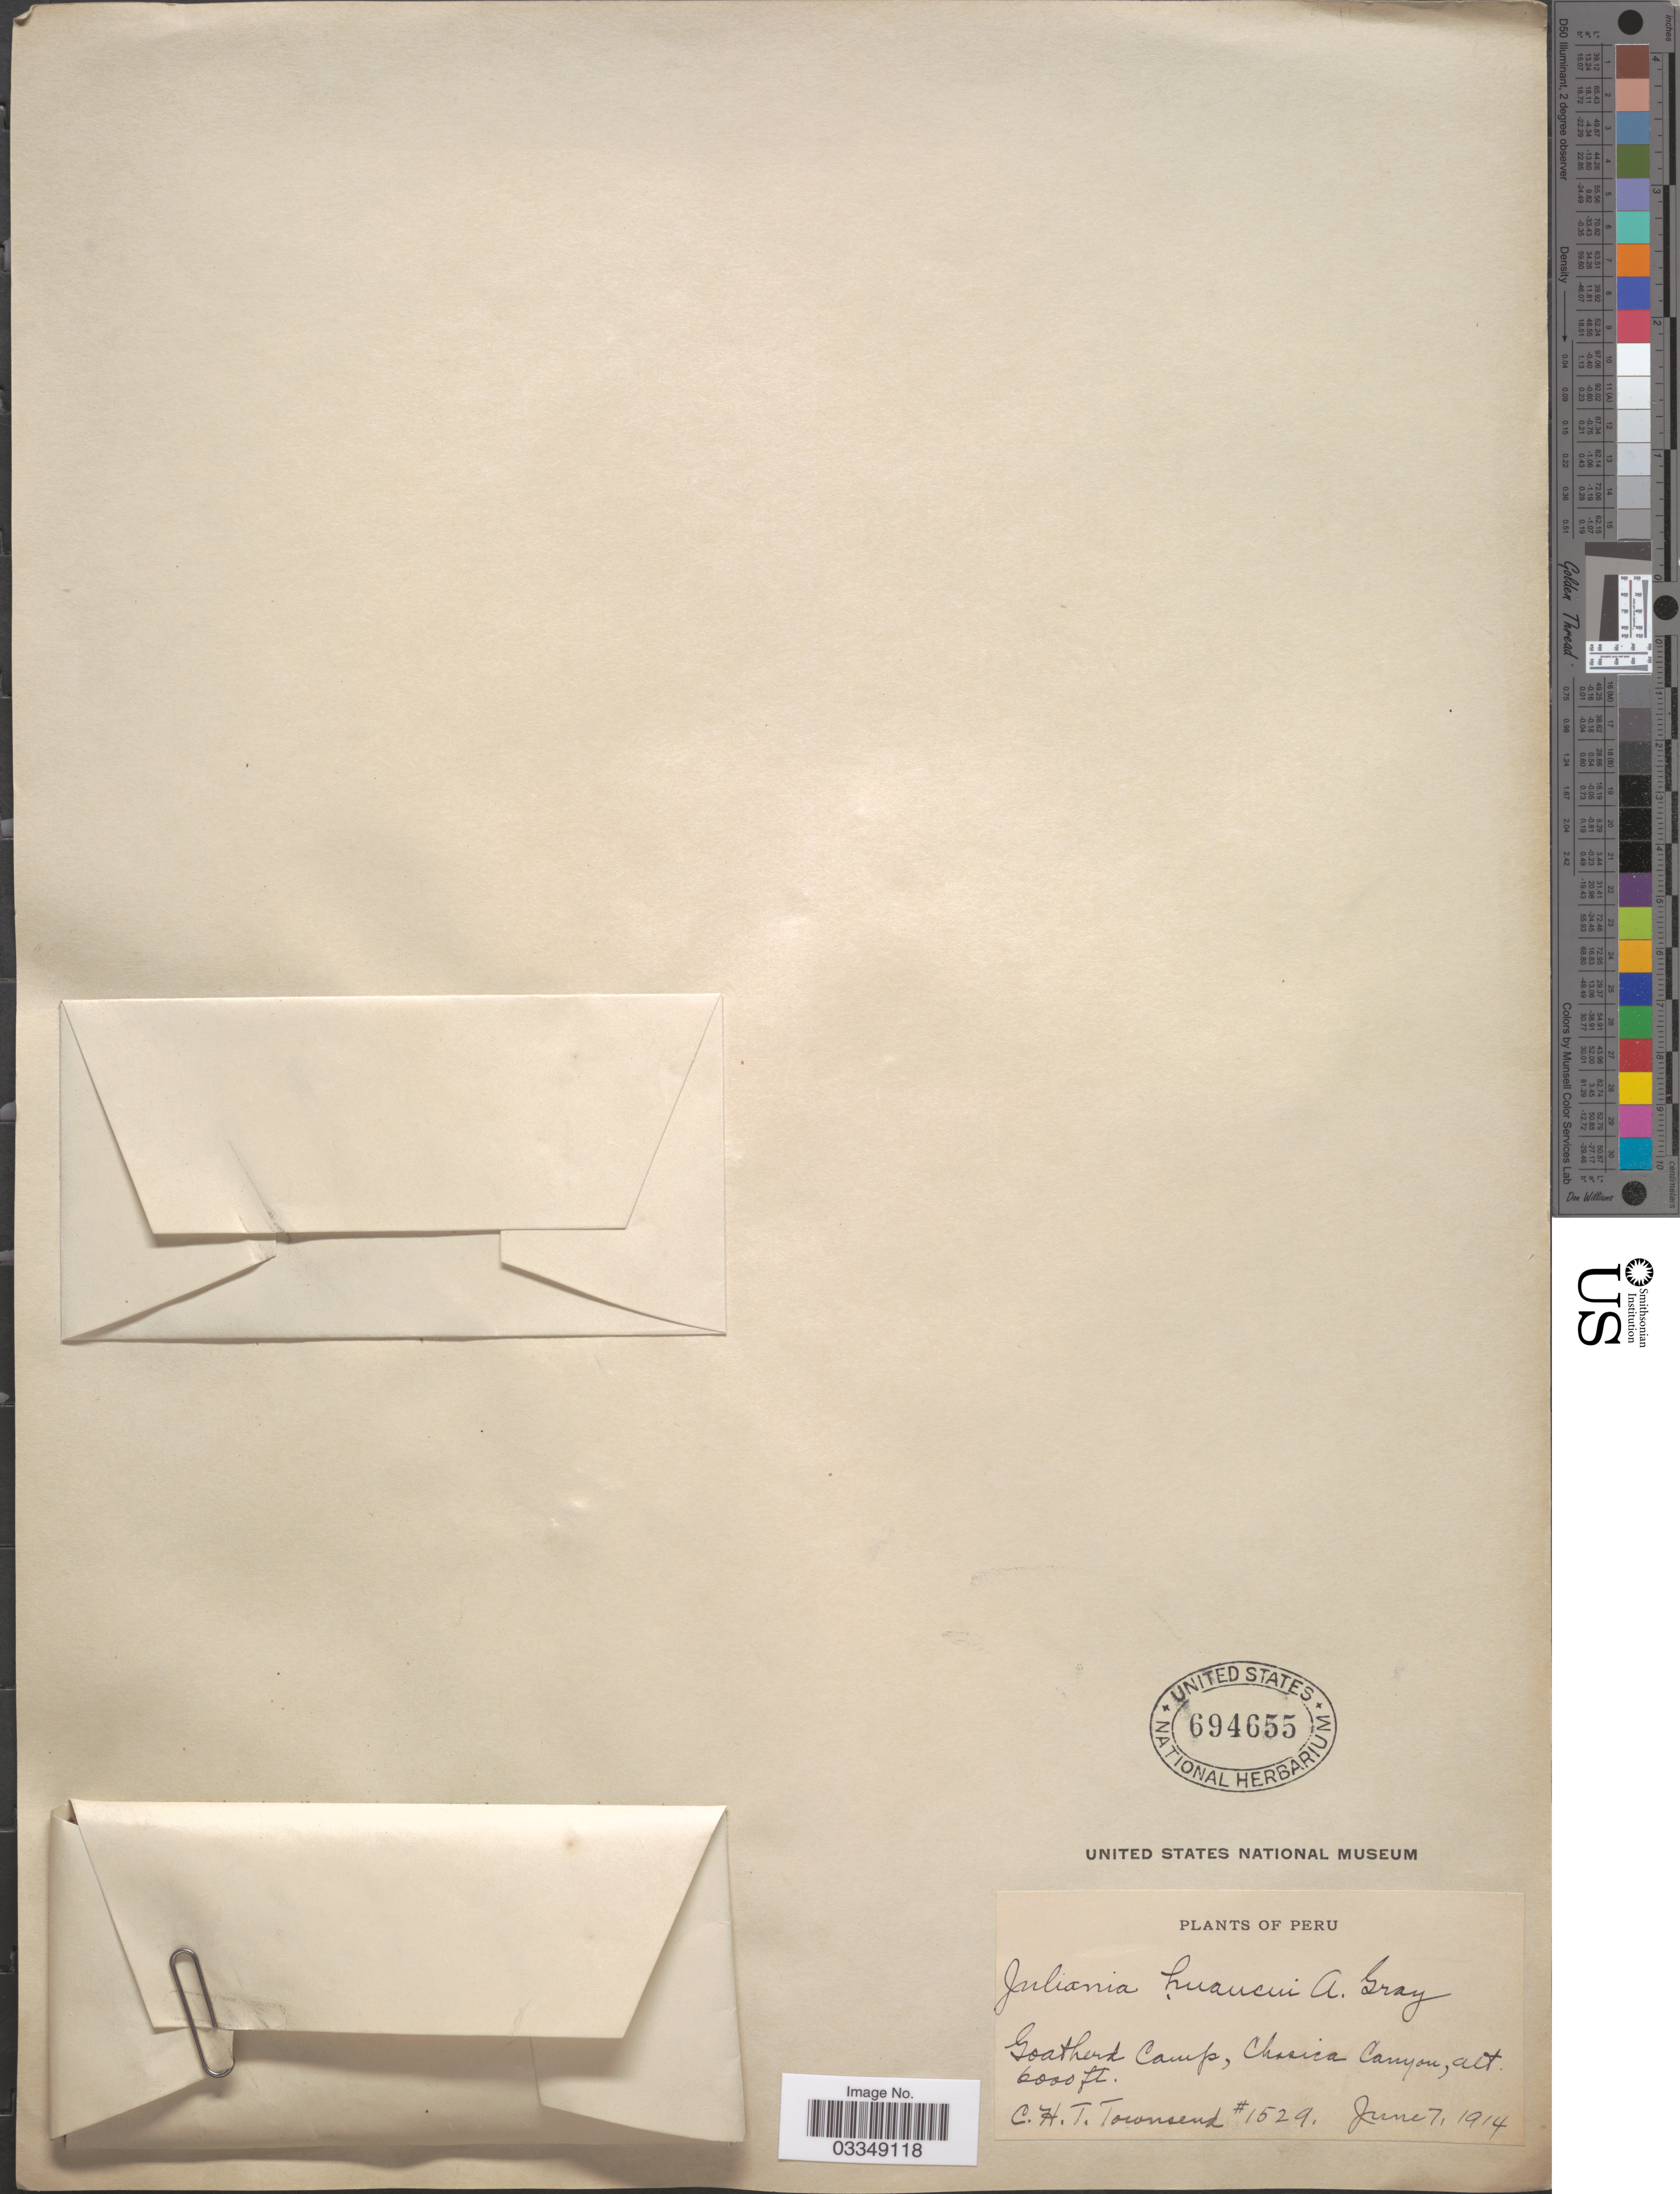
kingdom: Plantae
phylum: Tracheophyta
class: Magnoliopsida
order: Sapindales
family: Anacardiaceae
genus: Orthopterygium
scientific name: Orthopterygium huaucui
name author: (A. Gray) Hemsl.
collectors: C. H. T. Townsend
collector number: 1529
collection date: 1914-06-07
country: Peru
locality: Goatherd Camp, Chosica Canyon.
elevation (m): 1829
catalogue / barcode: US 694655